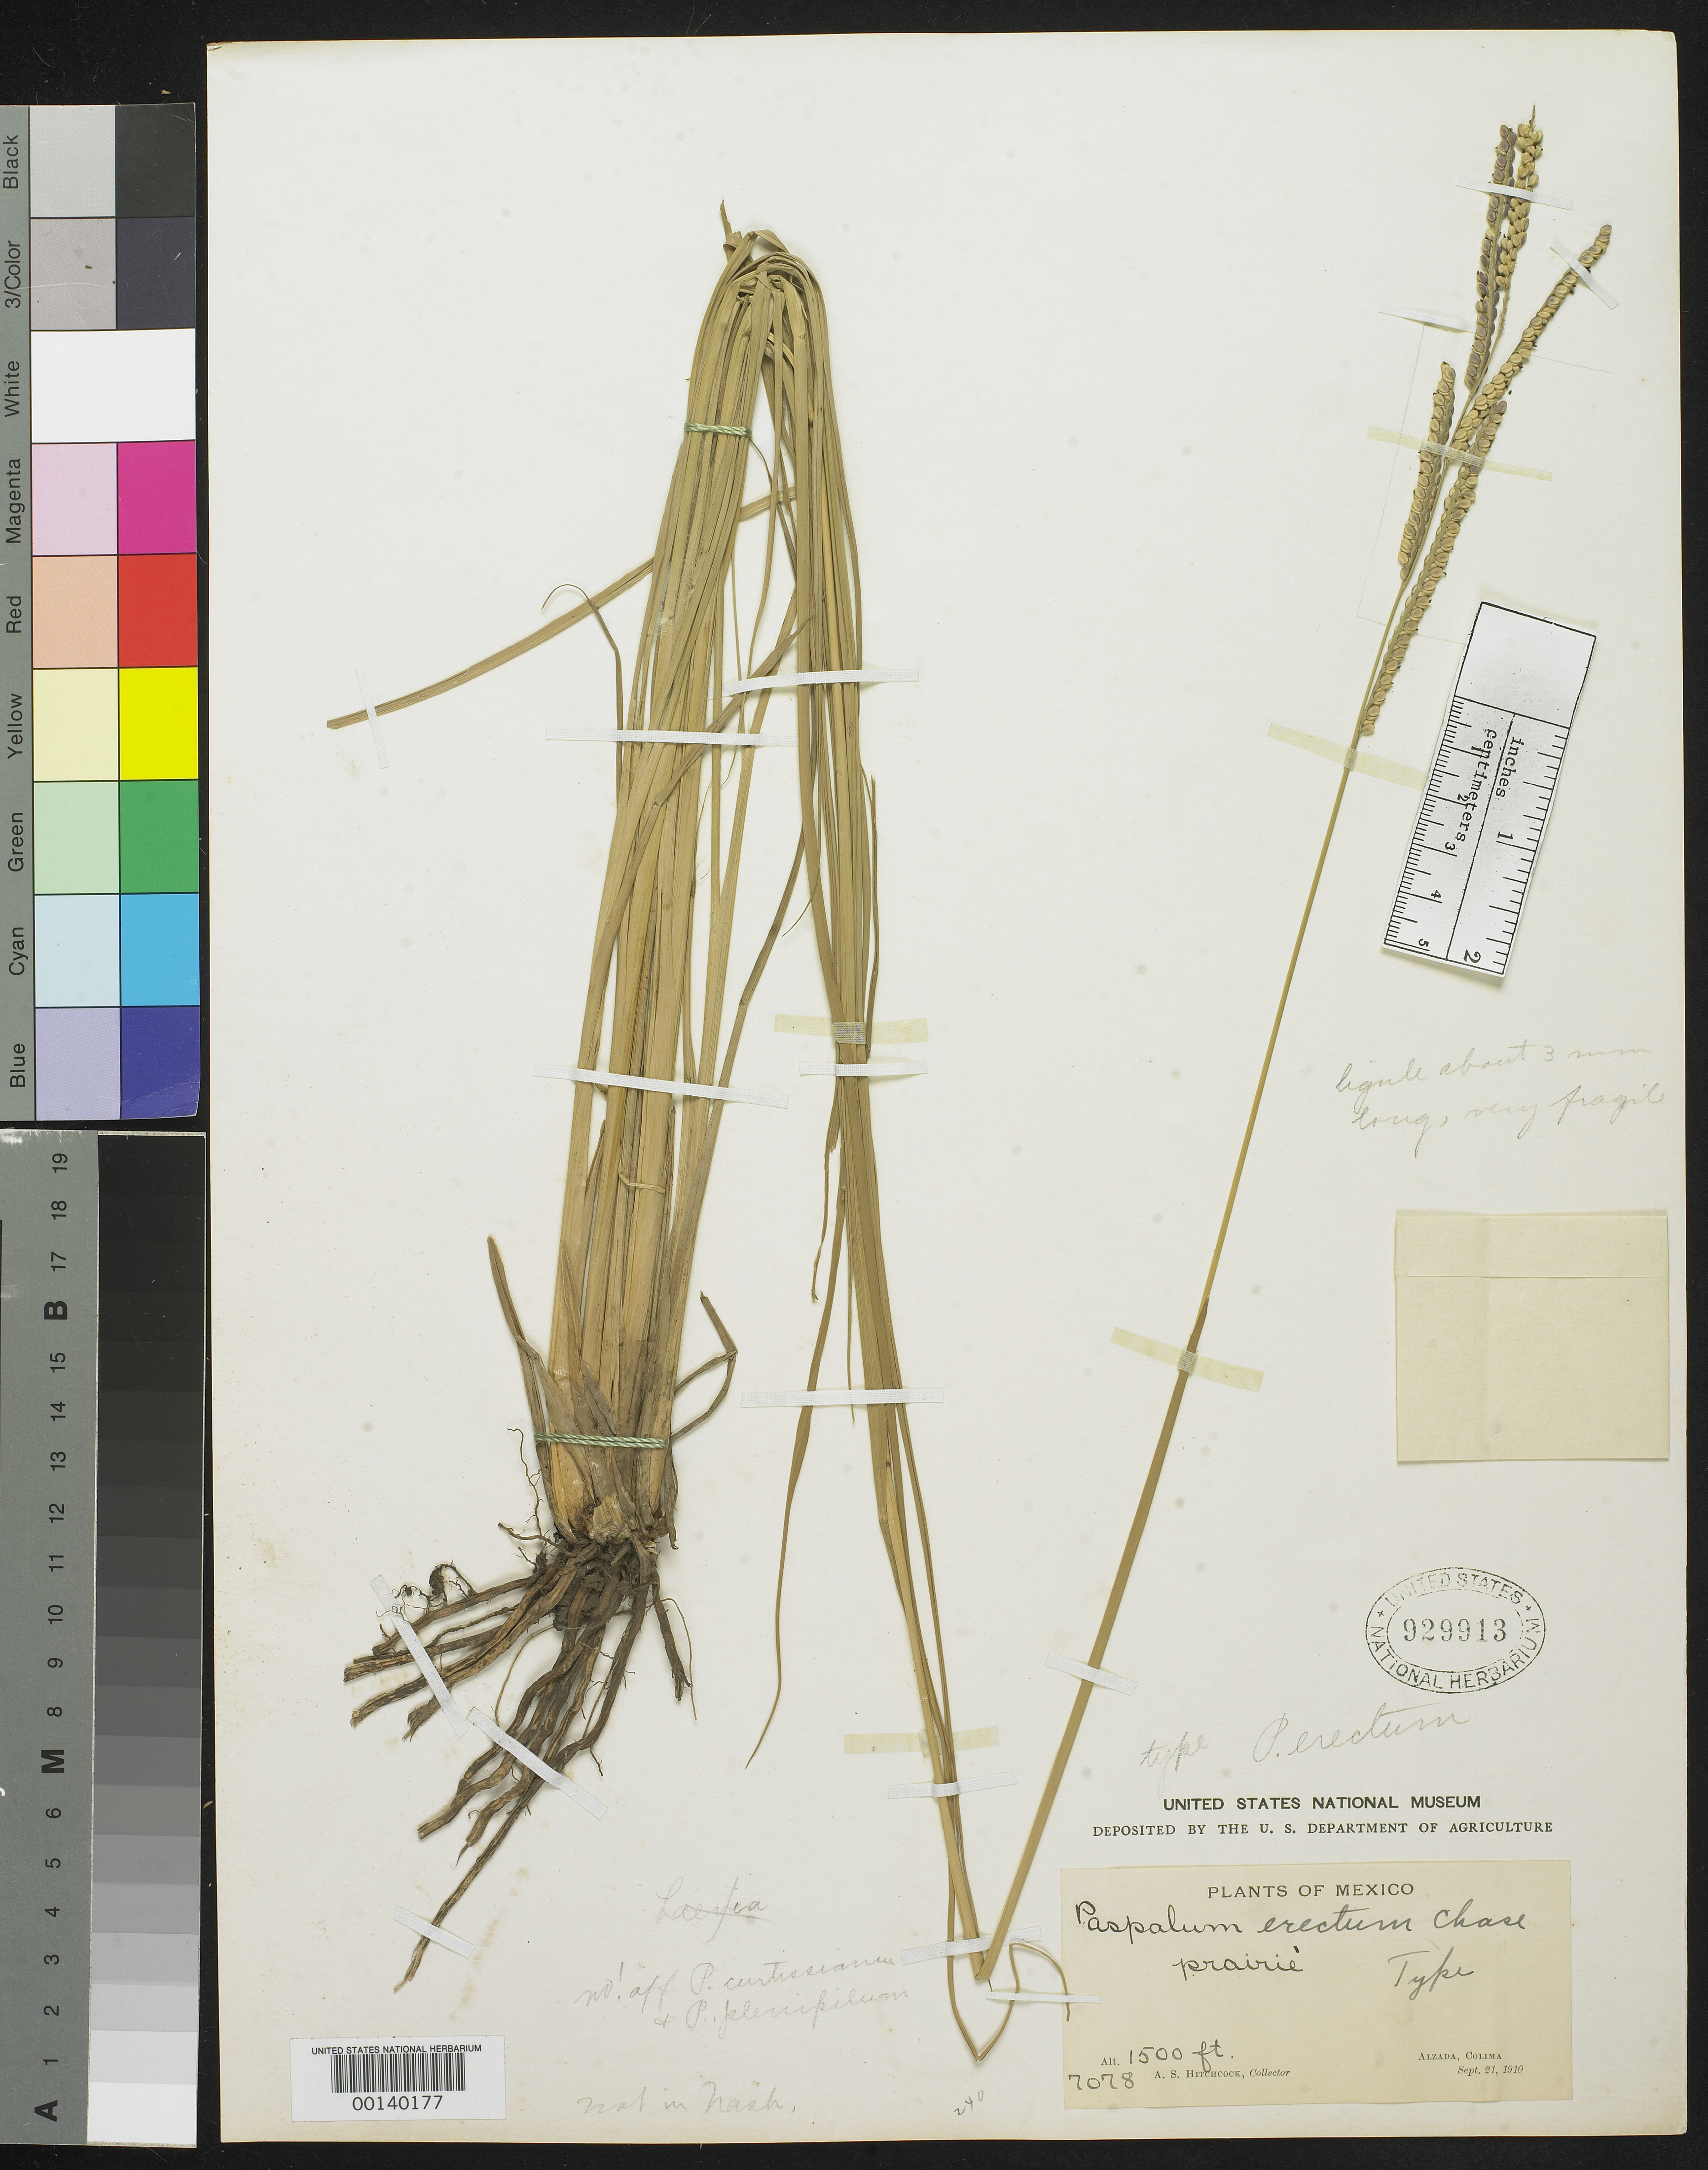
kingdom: Plantae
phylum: Tracheophyta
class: Liliopsida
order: Poales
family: Poaceae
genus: Paspalum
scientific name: Paspalum erectum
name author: Chase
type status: Holotype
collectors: A. S. Hitchcock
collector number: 7078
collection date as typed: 21 Sep 1910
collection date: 1910-09-21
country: Mexico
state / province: Colima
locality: Alzada.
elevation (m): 450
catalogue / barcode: US 929913